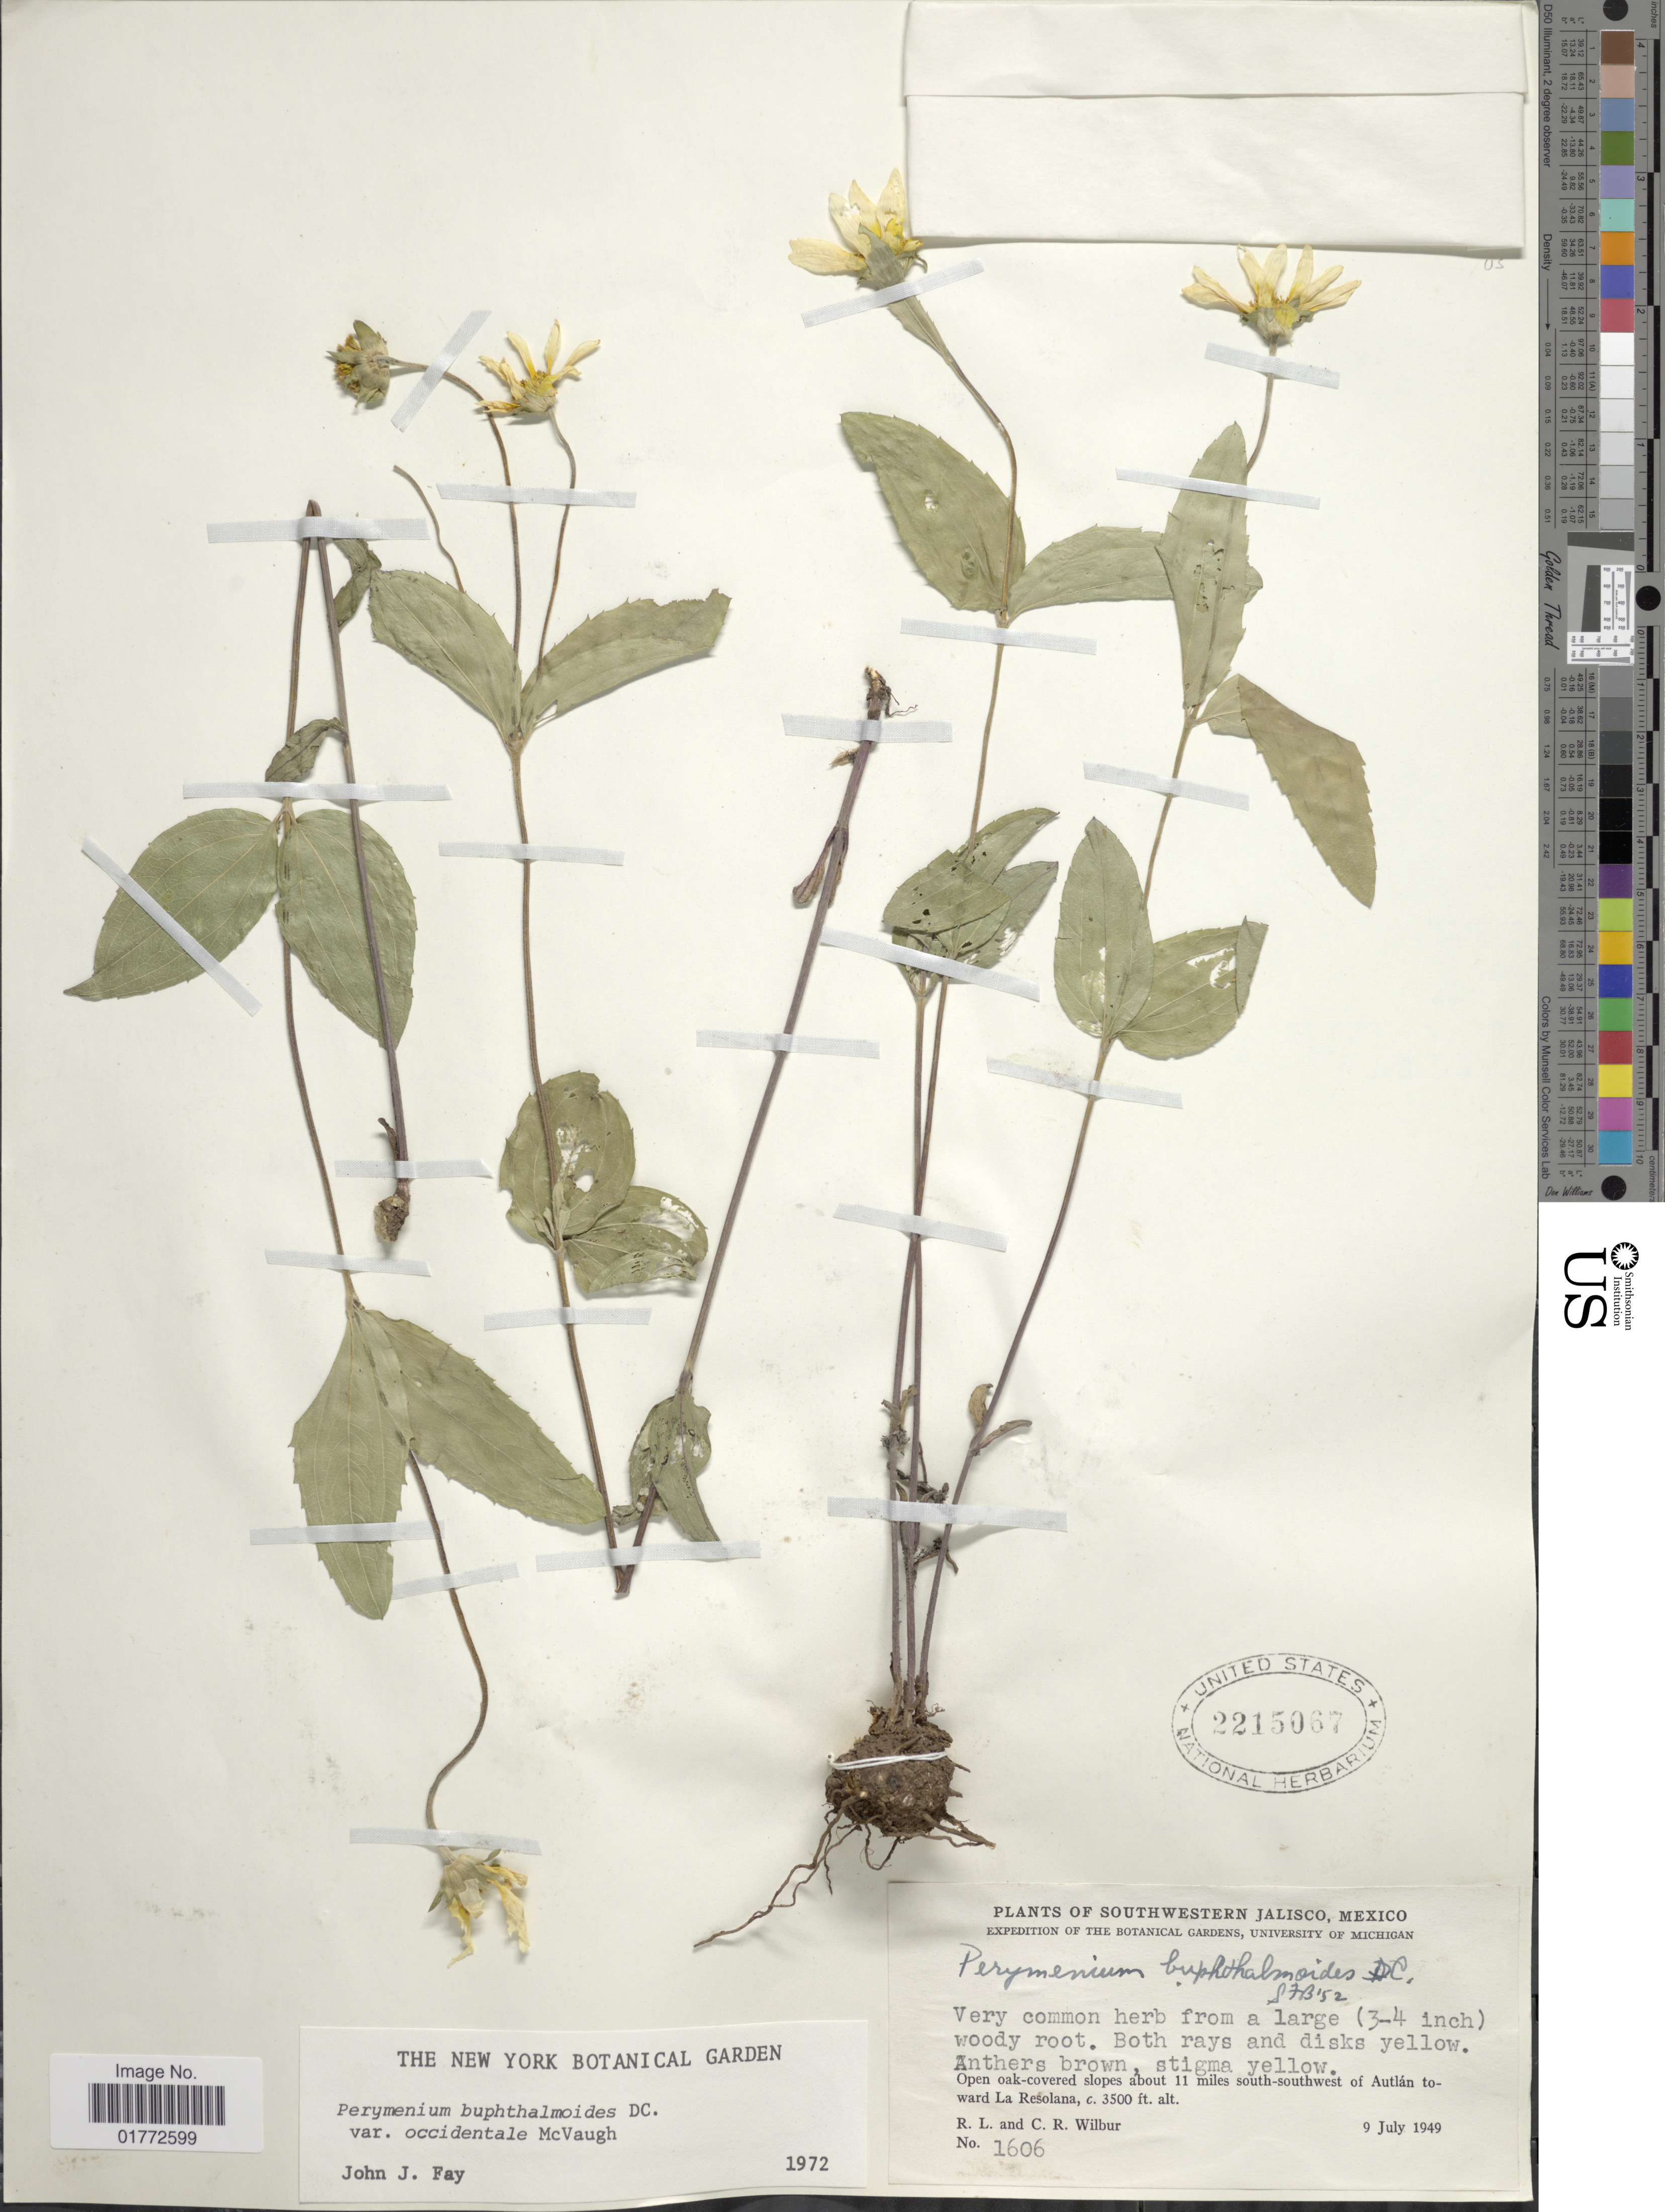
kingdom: Plantae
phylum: Tracheophyta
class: Magnoliopsida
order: Asterales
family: Asteraceae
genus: Perymenium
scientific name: Perymenium buphthalmoides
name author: DC.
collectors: R. L. Wilbur & C. Wilbur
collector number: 1606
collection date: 1949-07-09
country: Mexico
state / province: Jalisco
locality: Southwestern Jalisco, Open oak-covered slopes about 11 miles southwest of Autlan toward La Resolana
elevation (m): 1067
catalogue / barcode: US 2215067